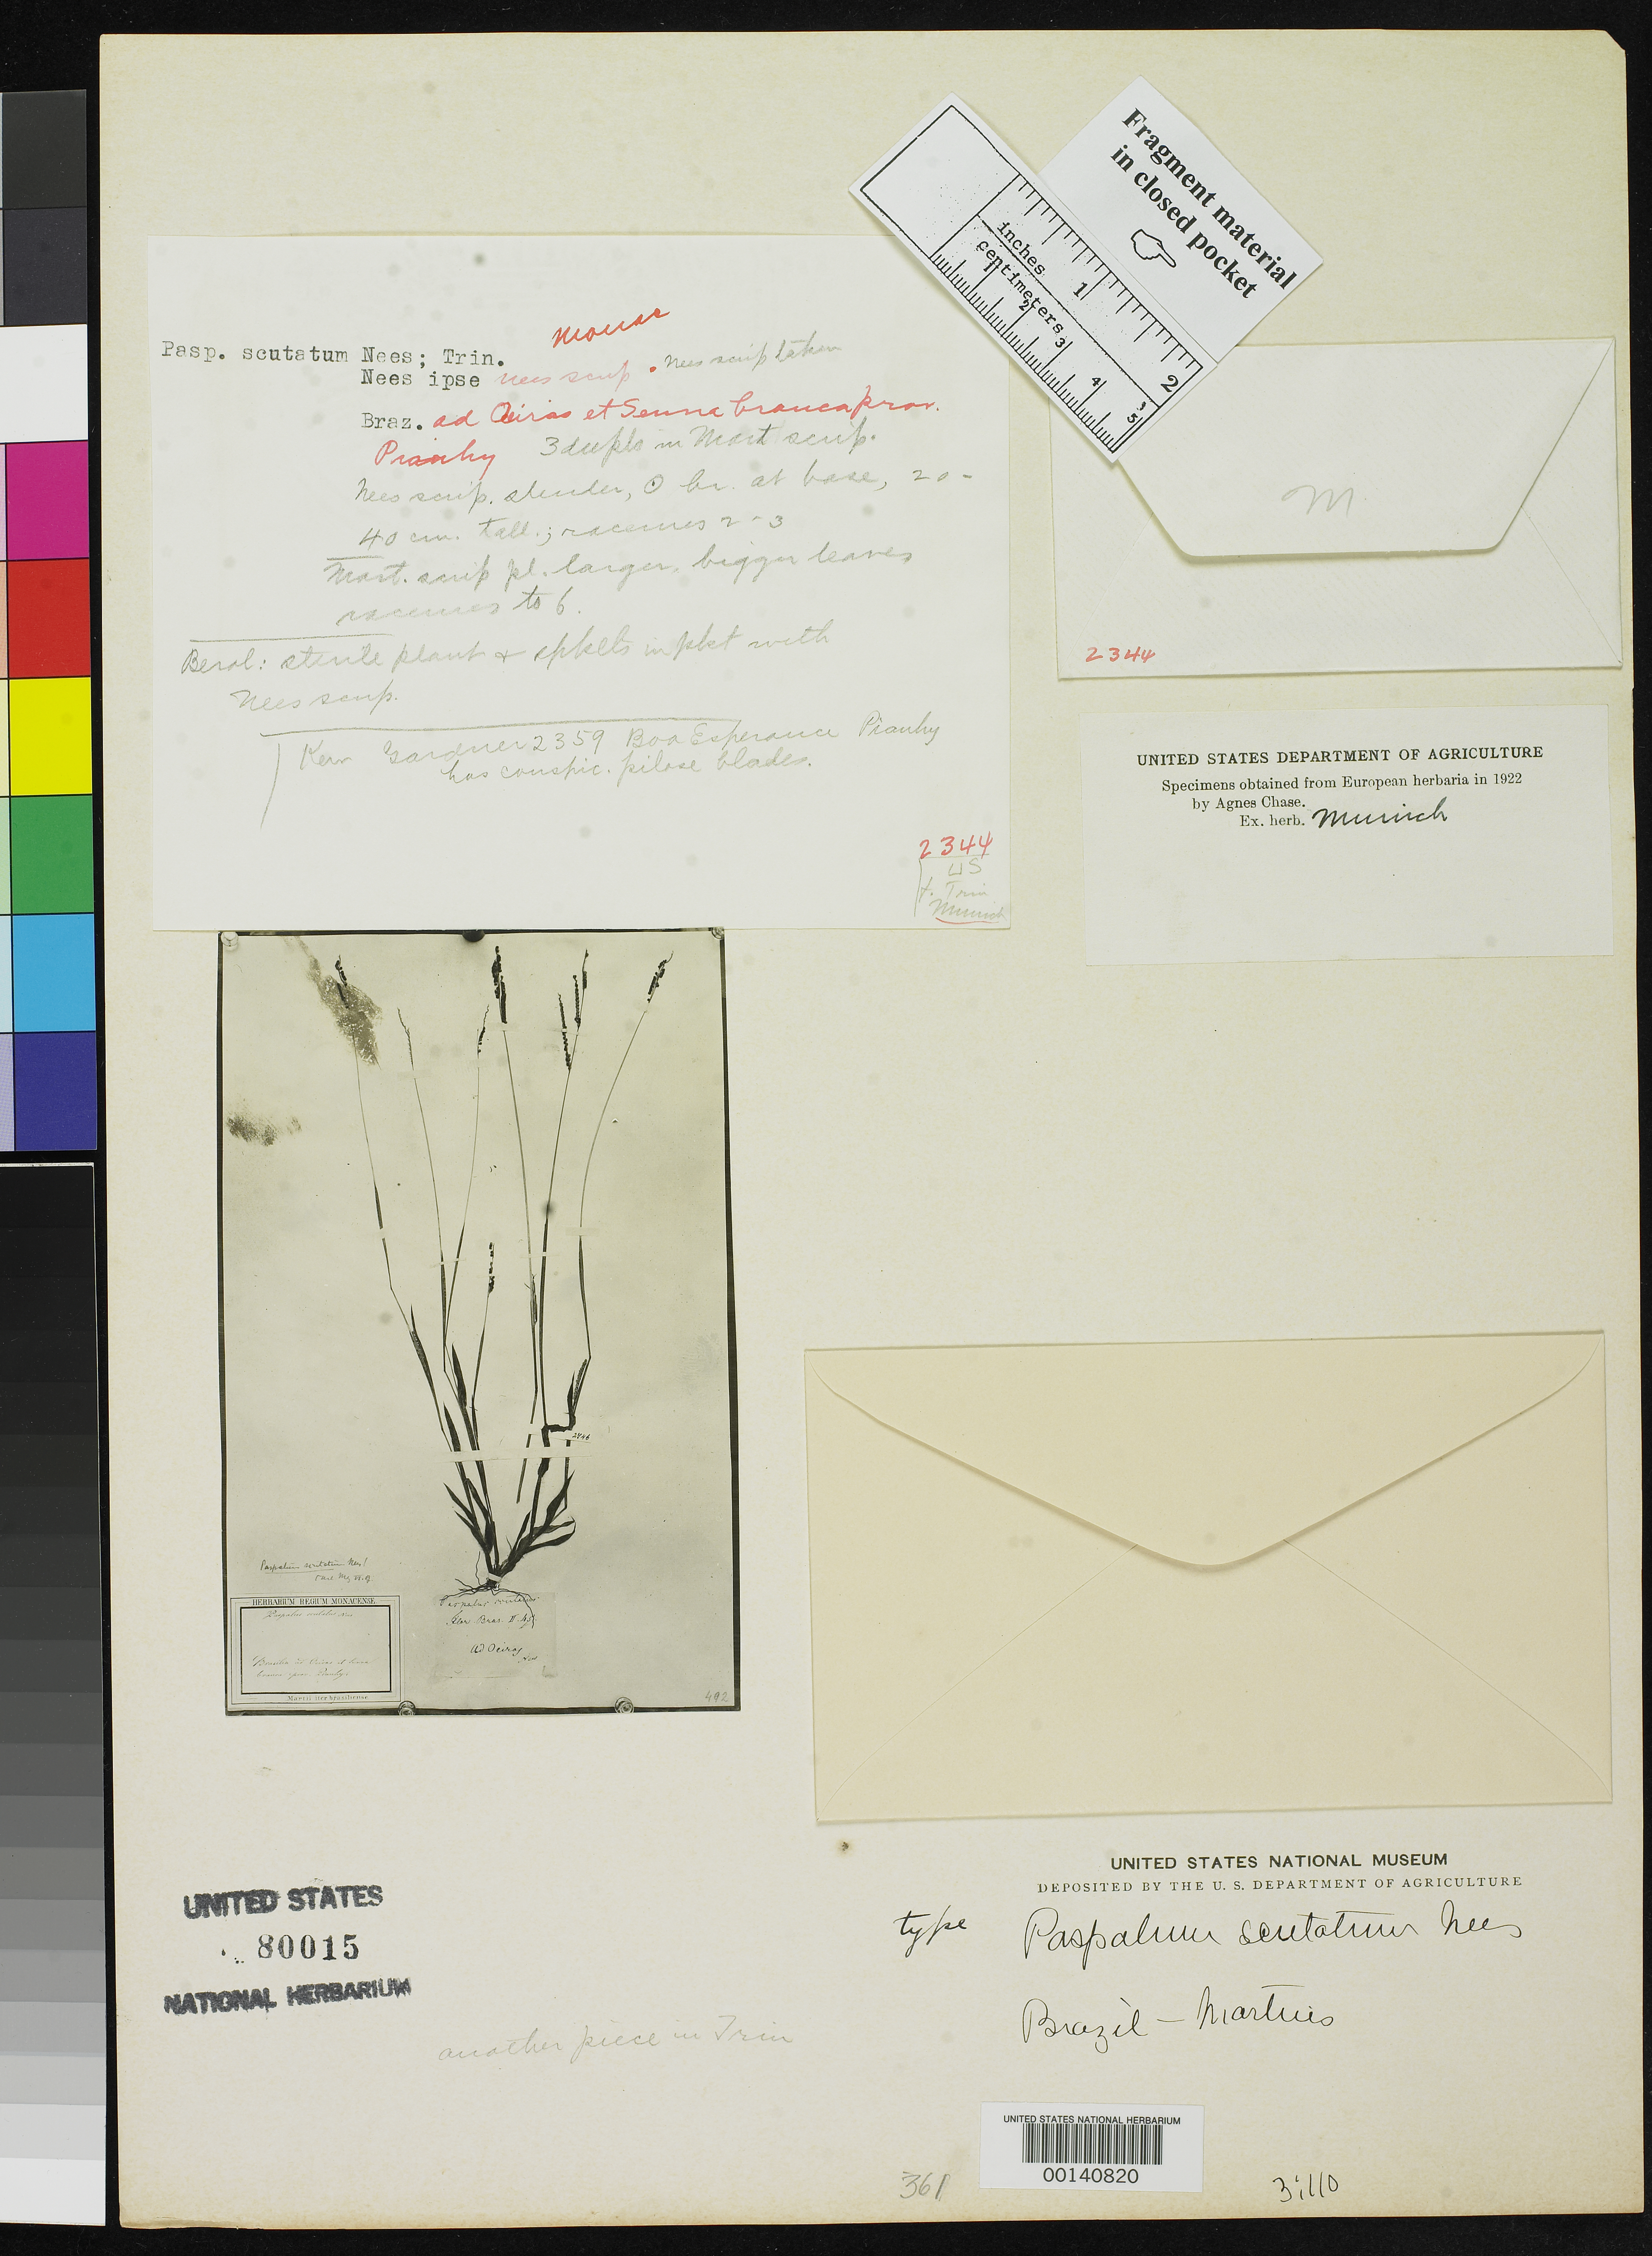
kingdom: Plantae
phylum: Tracheophyta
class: Liliopsida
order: Poales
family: Poaceae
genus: Paspalum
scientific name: Paspalum scutatum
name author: Nees in Mart.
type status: Type Fragment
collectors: C. F. Martius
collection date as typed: Apr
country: Brazil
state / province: Piauí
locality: Serra Branca and Oliras.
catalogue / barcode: US 80015